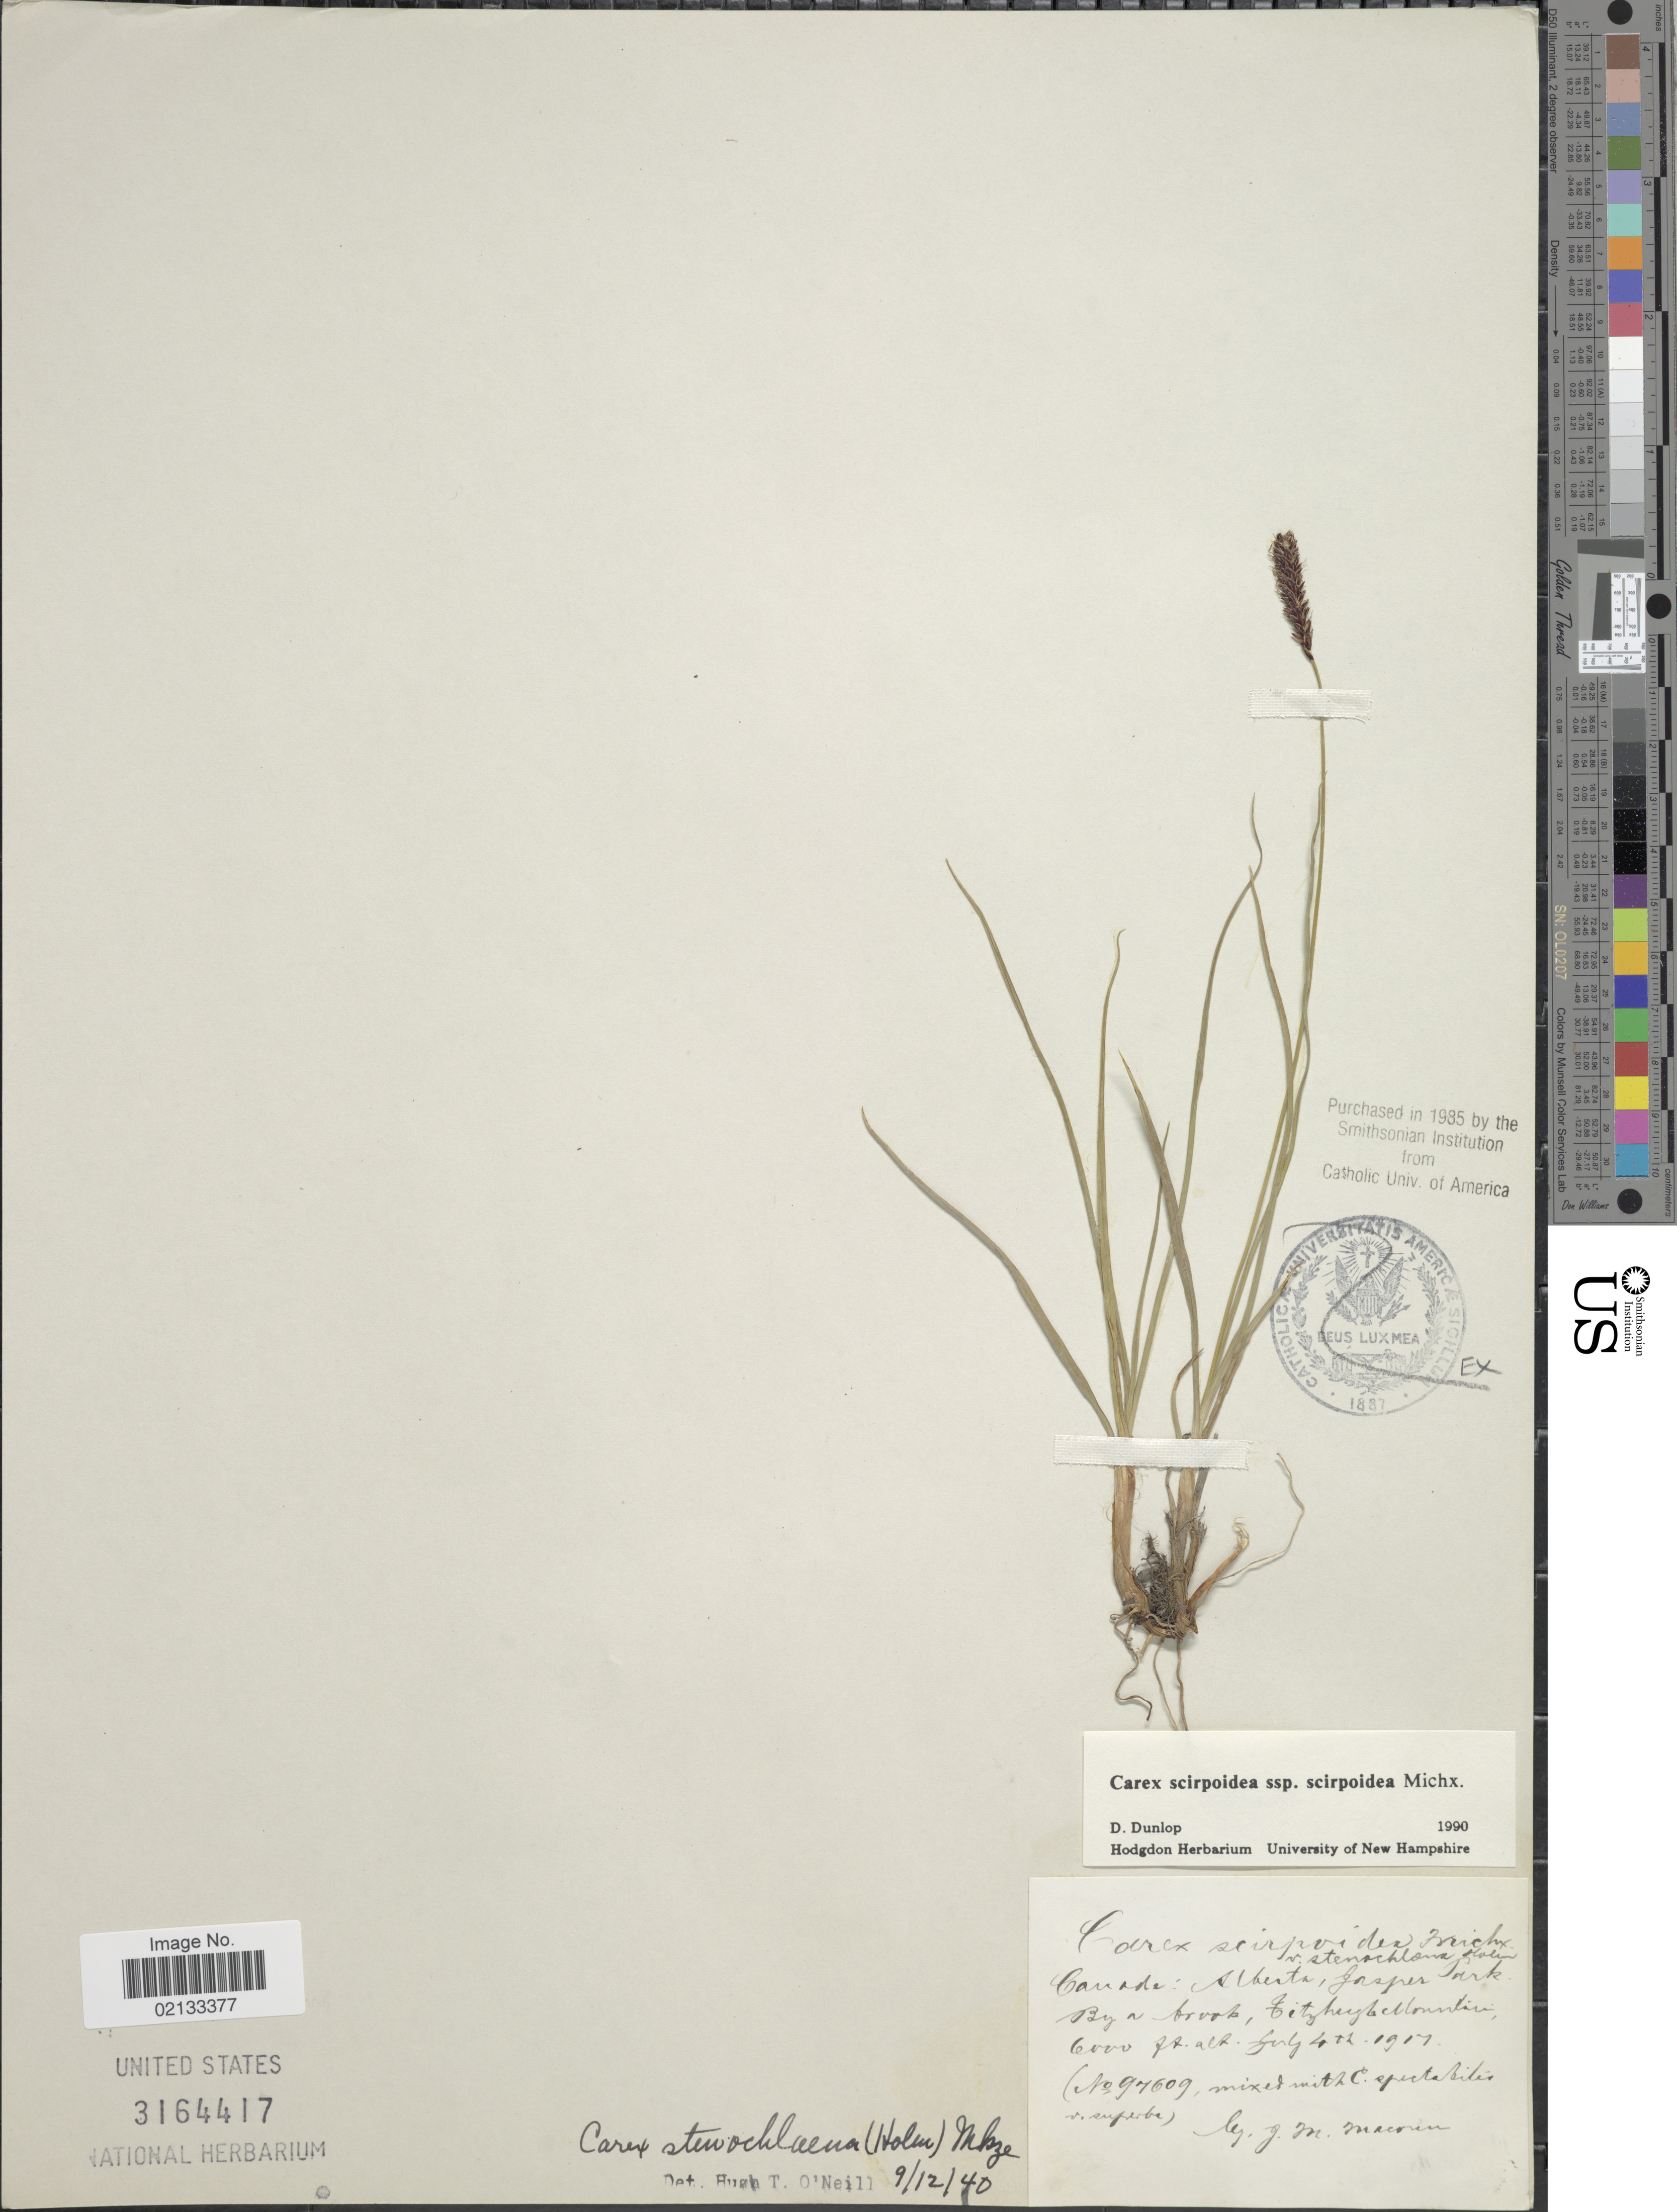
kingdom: Plantae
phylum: Tracheophyta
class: Liliopsida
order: Poales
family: Cyperaceae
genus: Carex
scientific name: Carex scirpoidea subsp. scirpoidea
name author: Michx.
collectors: J. Macoun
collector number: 97609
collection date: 1917-07-04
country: Canada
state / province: Alberta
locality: Gasper Park, By a brook, Fitzhugh Mountain.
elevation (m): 1829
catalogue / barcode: US 3164417